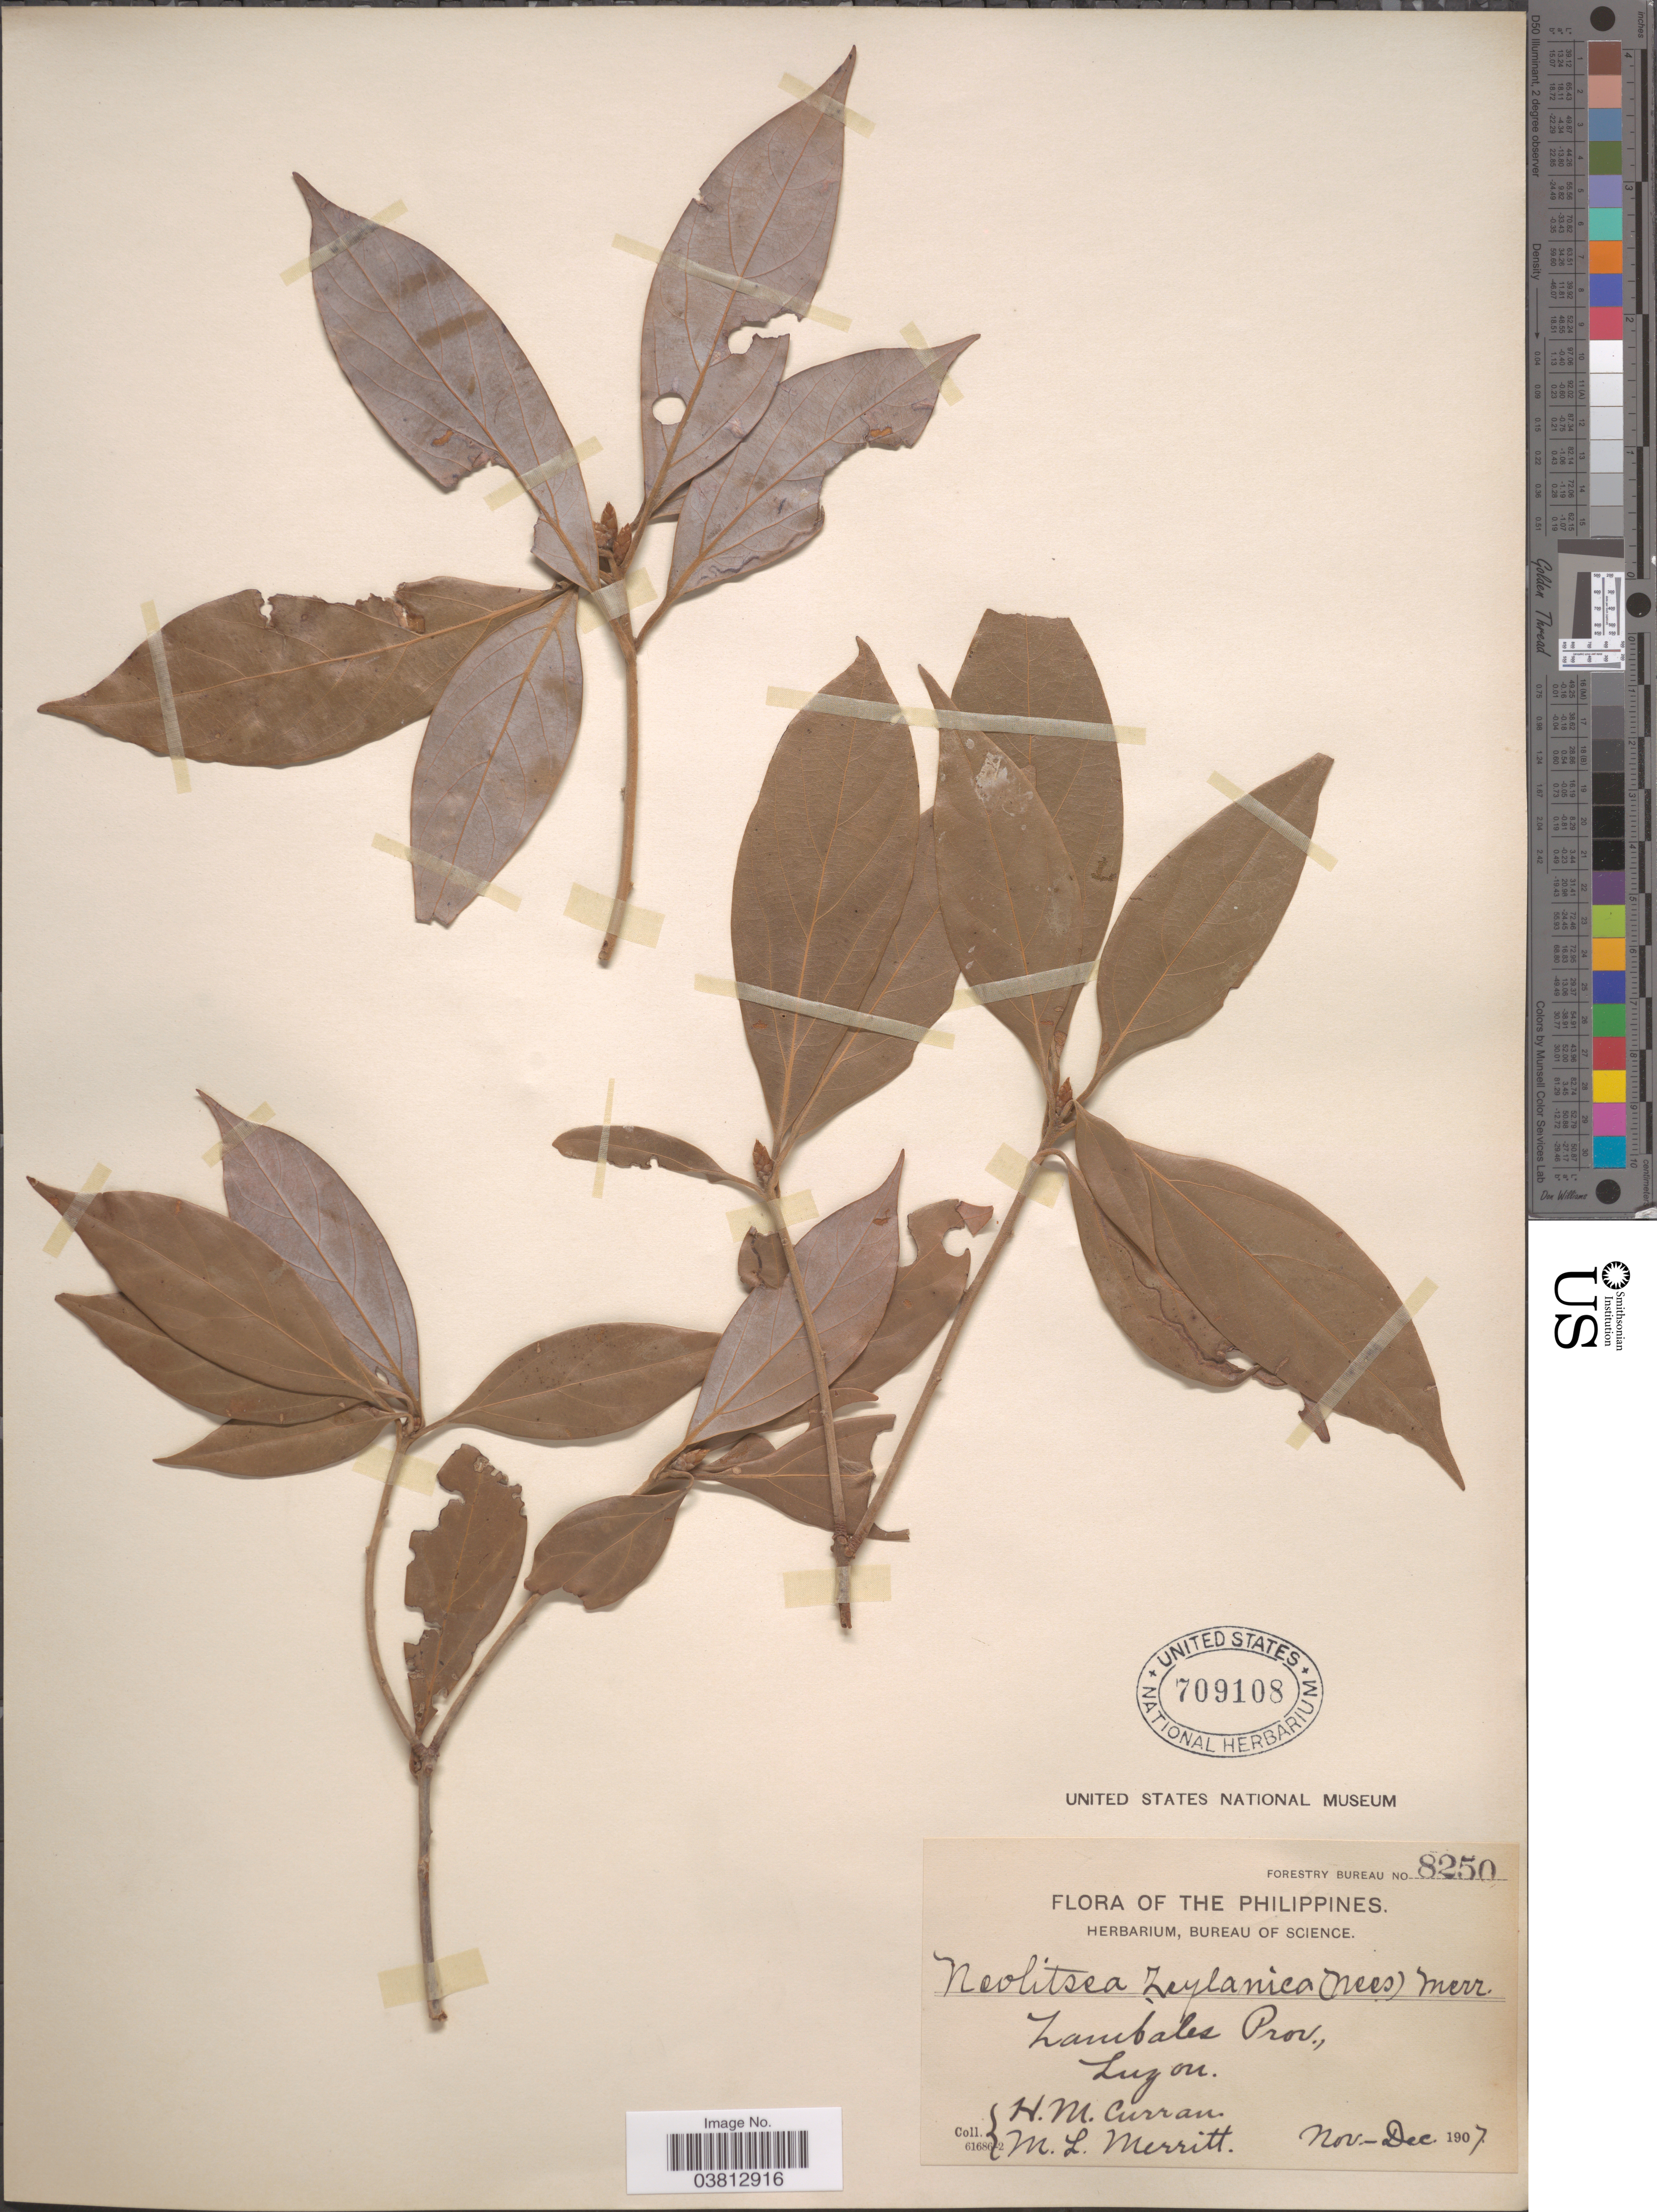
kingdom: Plantae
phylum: Tracheophyta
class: Magnoliopsida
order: Laurales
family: Lauraceae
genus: Neolitsea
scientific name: Neolitsea zeylanica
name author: (Nees & T. Nees) Merr.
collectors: H. M. Curran & M. L. Merritt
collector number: Forestry Bureau 8250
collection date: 1907-11/1907-12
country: Philippines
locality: Zambales Prov., Luzon.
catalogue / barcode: US 709108